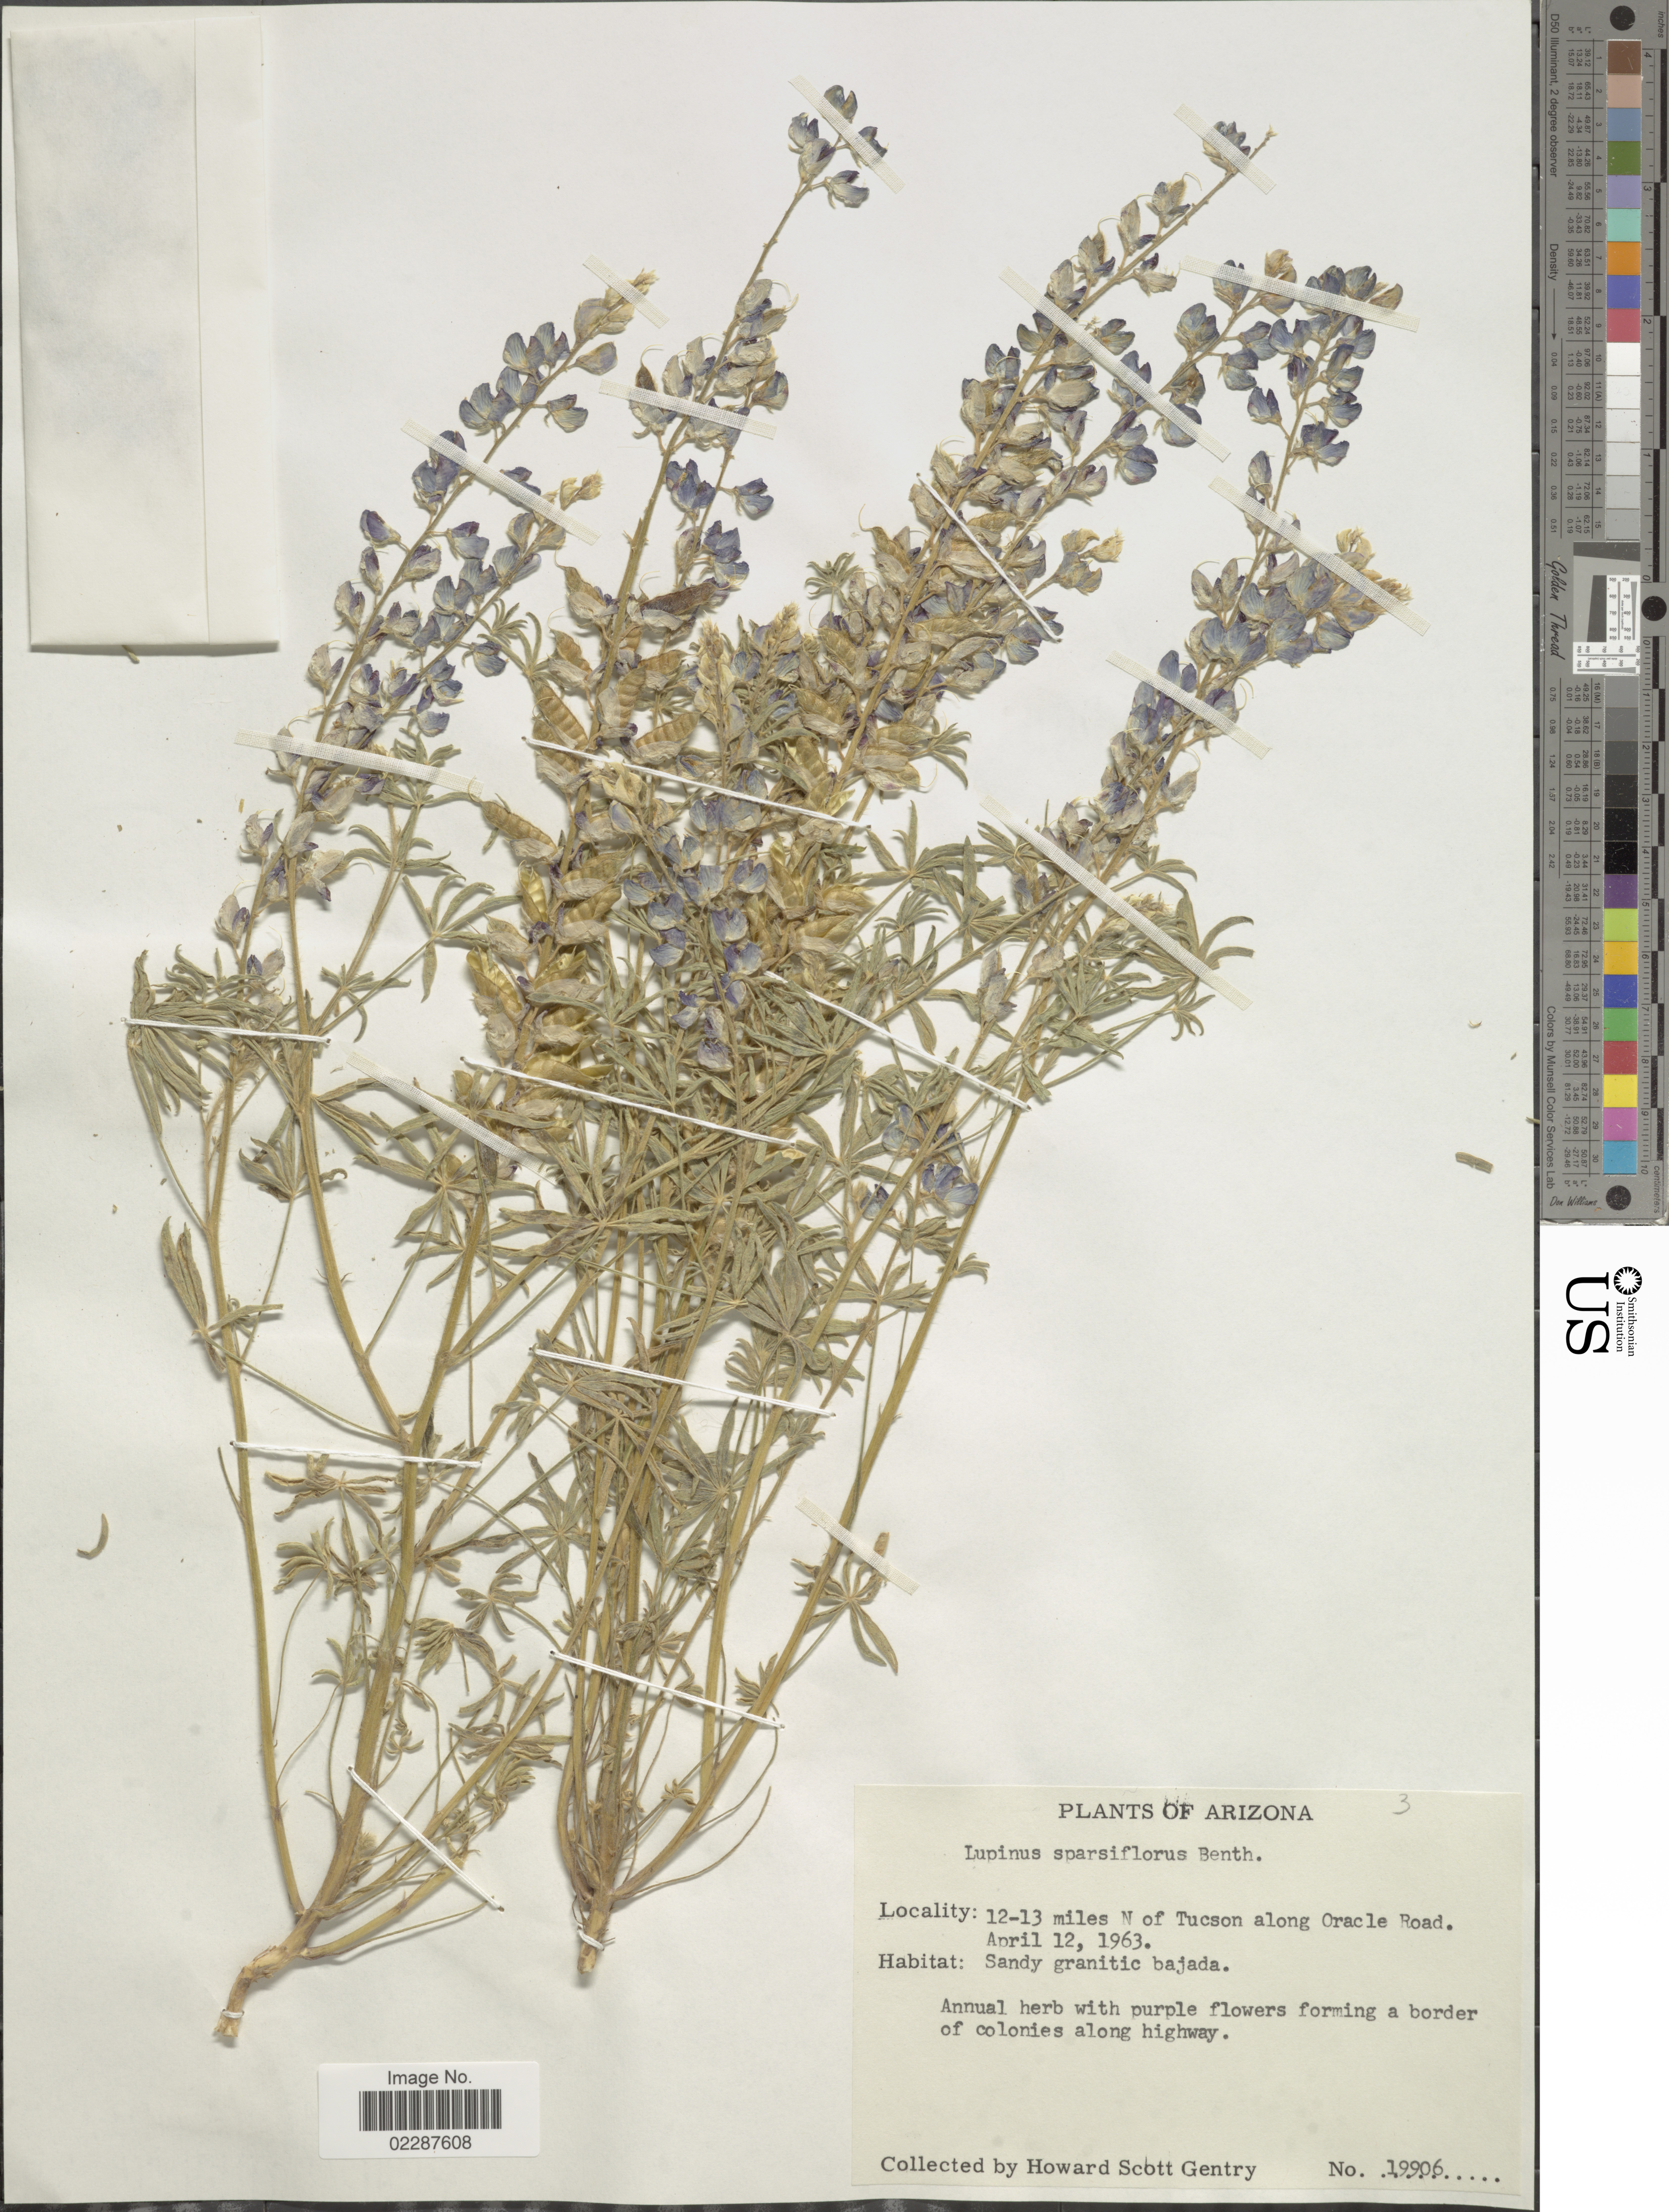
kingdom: Plantae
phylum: Tracheophyta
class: Magnoliopsida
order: Fabales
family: Fabaceae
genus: Lupinus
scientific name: Lupinus sparsiflorus subsp. sparsiflorus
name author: Benth.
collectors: H. S. Gentry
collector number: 19906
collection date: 1963-04-12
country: United States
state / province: Arizona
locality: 12-13 miles N of Tucson along Oracle Road.